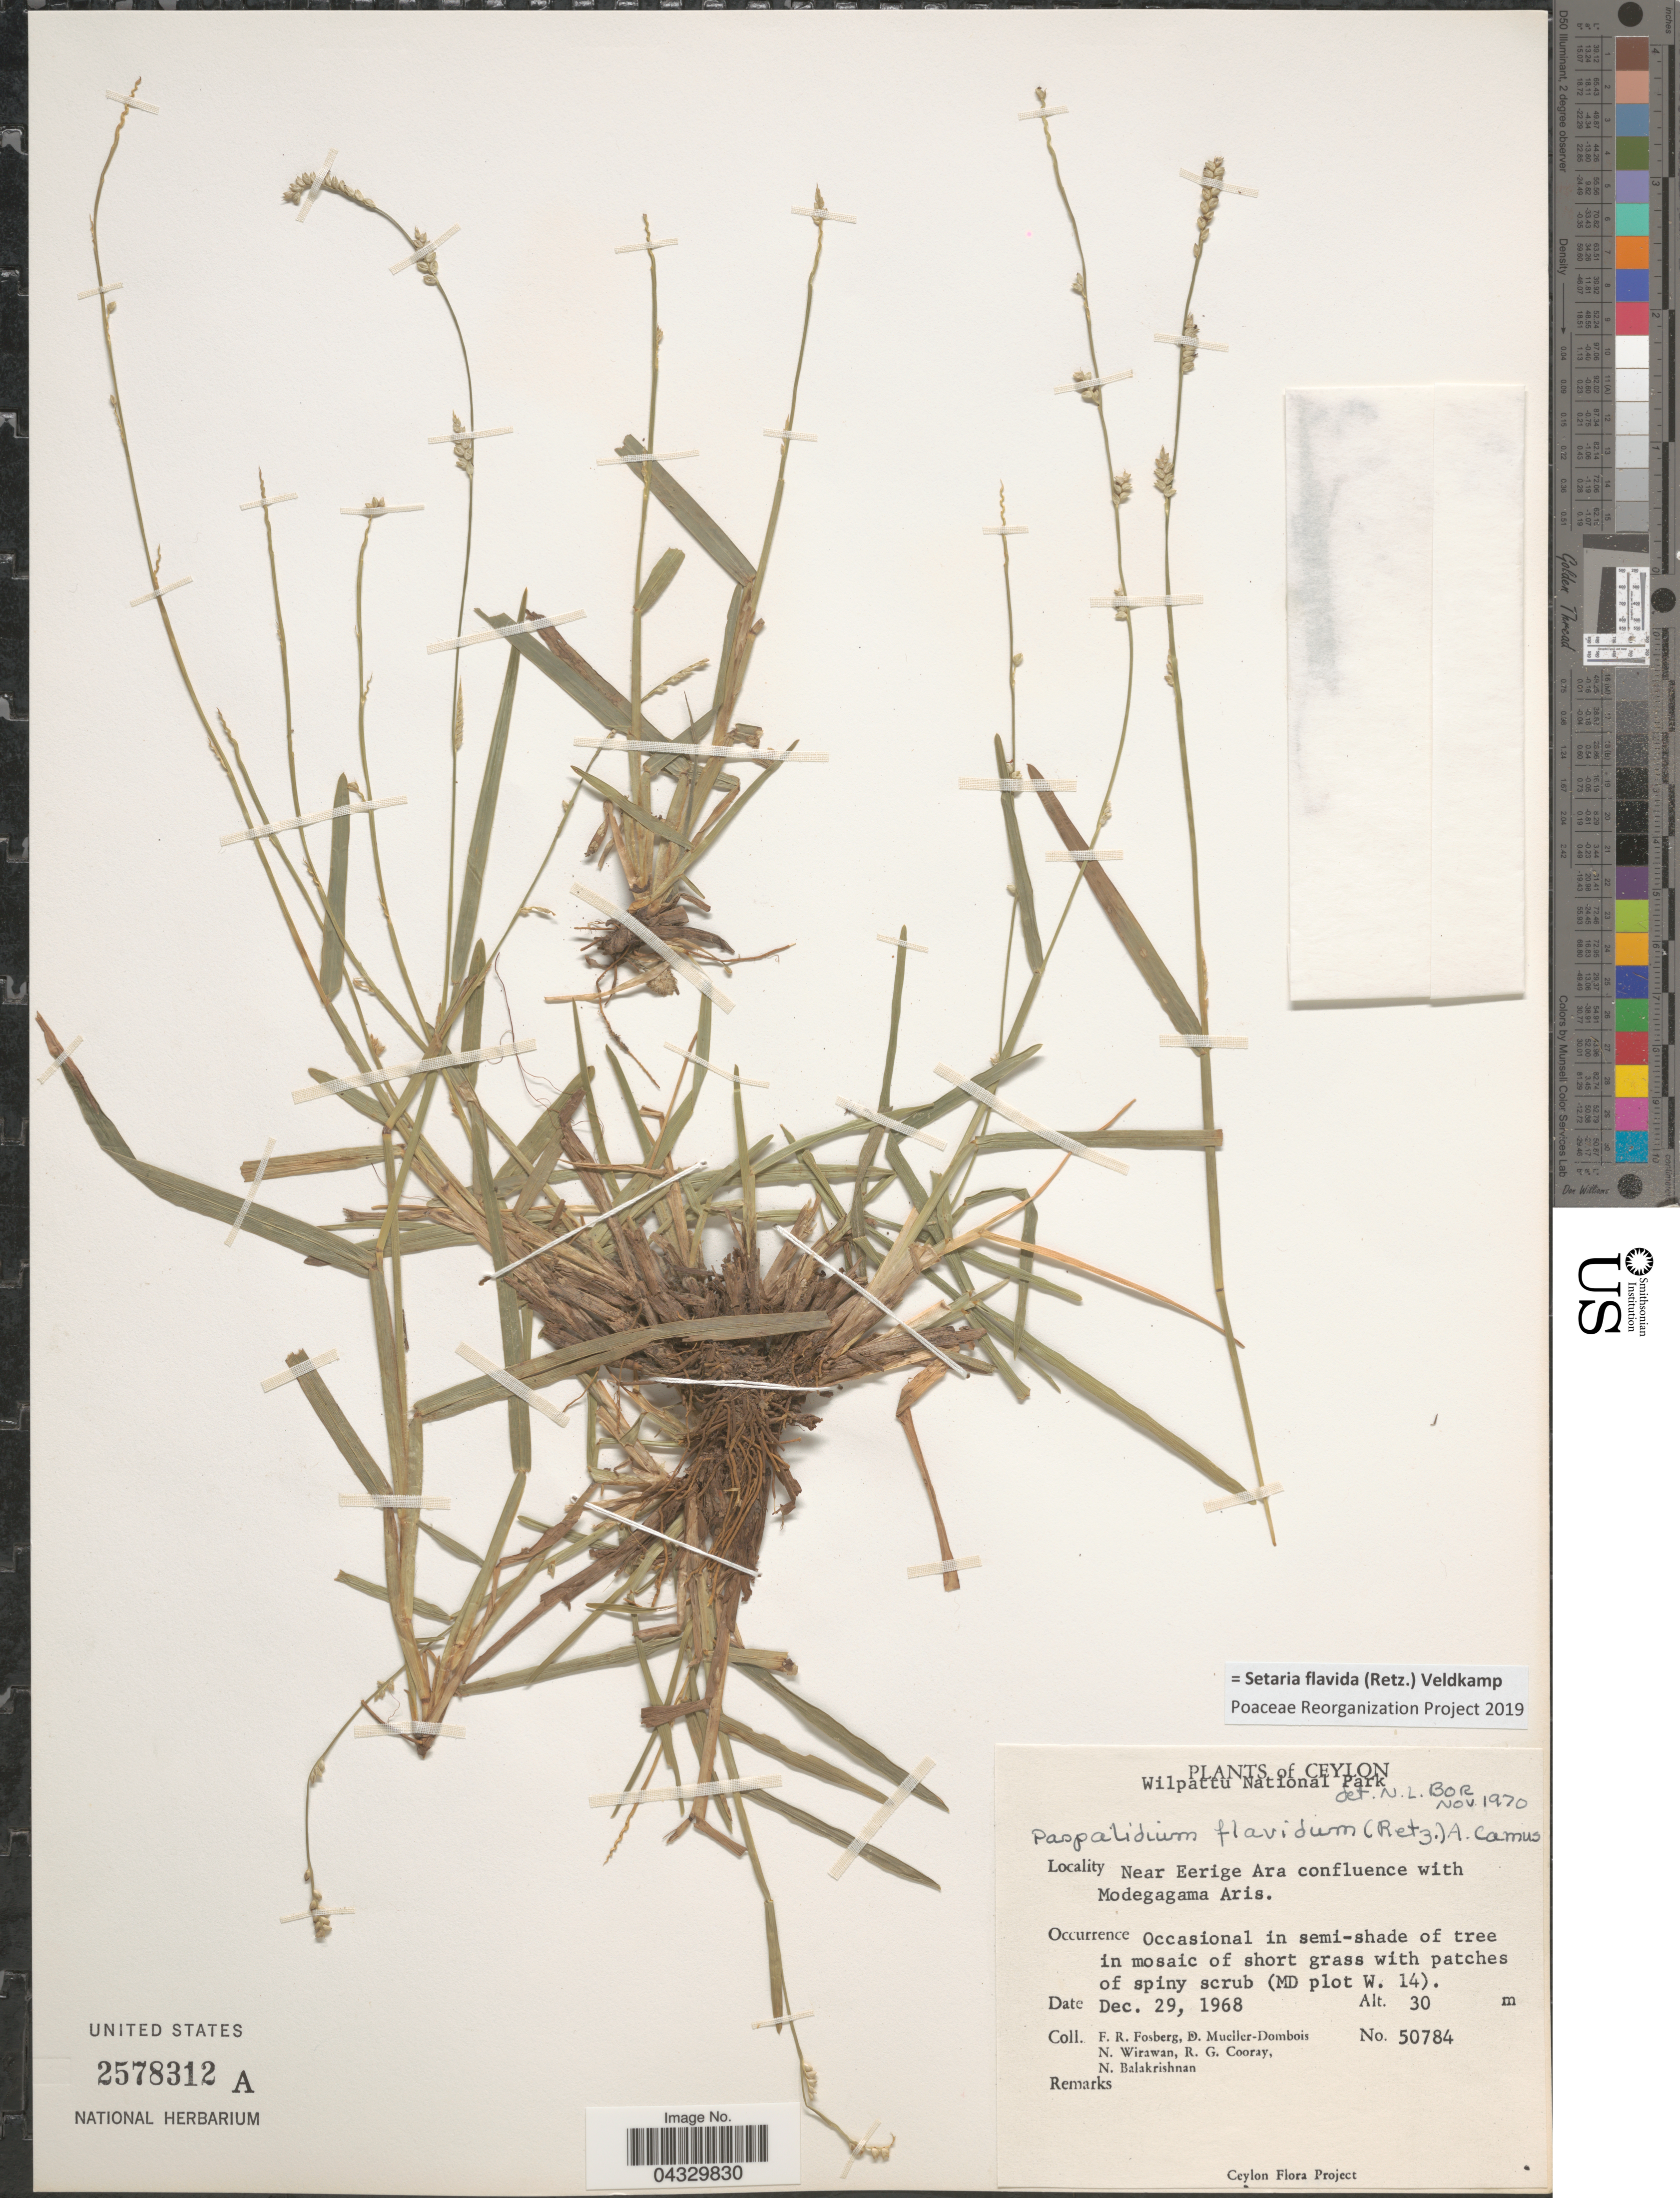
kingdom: Plantae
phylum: Tracheophyta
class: Liliopsida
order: Poales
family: Poaceae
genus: Setaria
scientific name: Setaria flavida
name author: (Retz.) Veldkamp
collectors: F. R. Fosberg, D. Mueller-Dombois, N. Wirawan, R. Cooray & N. Balakrishnan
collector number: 50784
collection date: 1968-12-29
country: Sri Lanka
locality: Ceylon. Wilpattu National Park. Near Eerige Ara confluence with Modegagama Aris.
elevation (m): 30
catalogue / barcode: US 2578312A